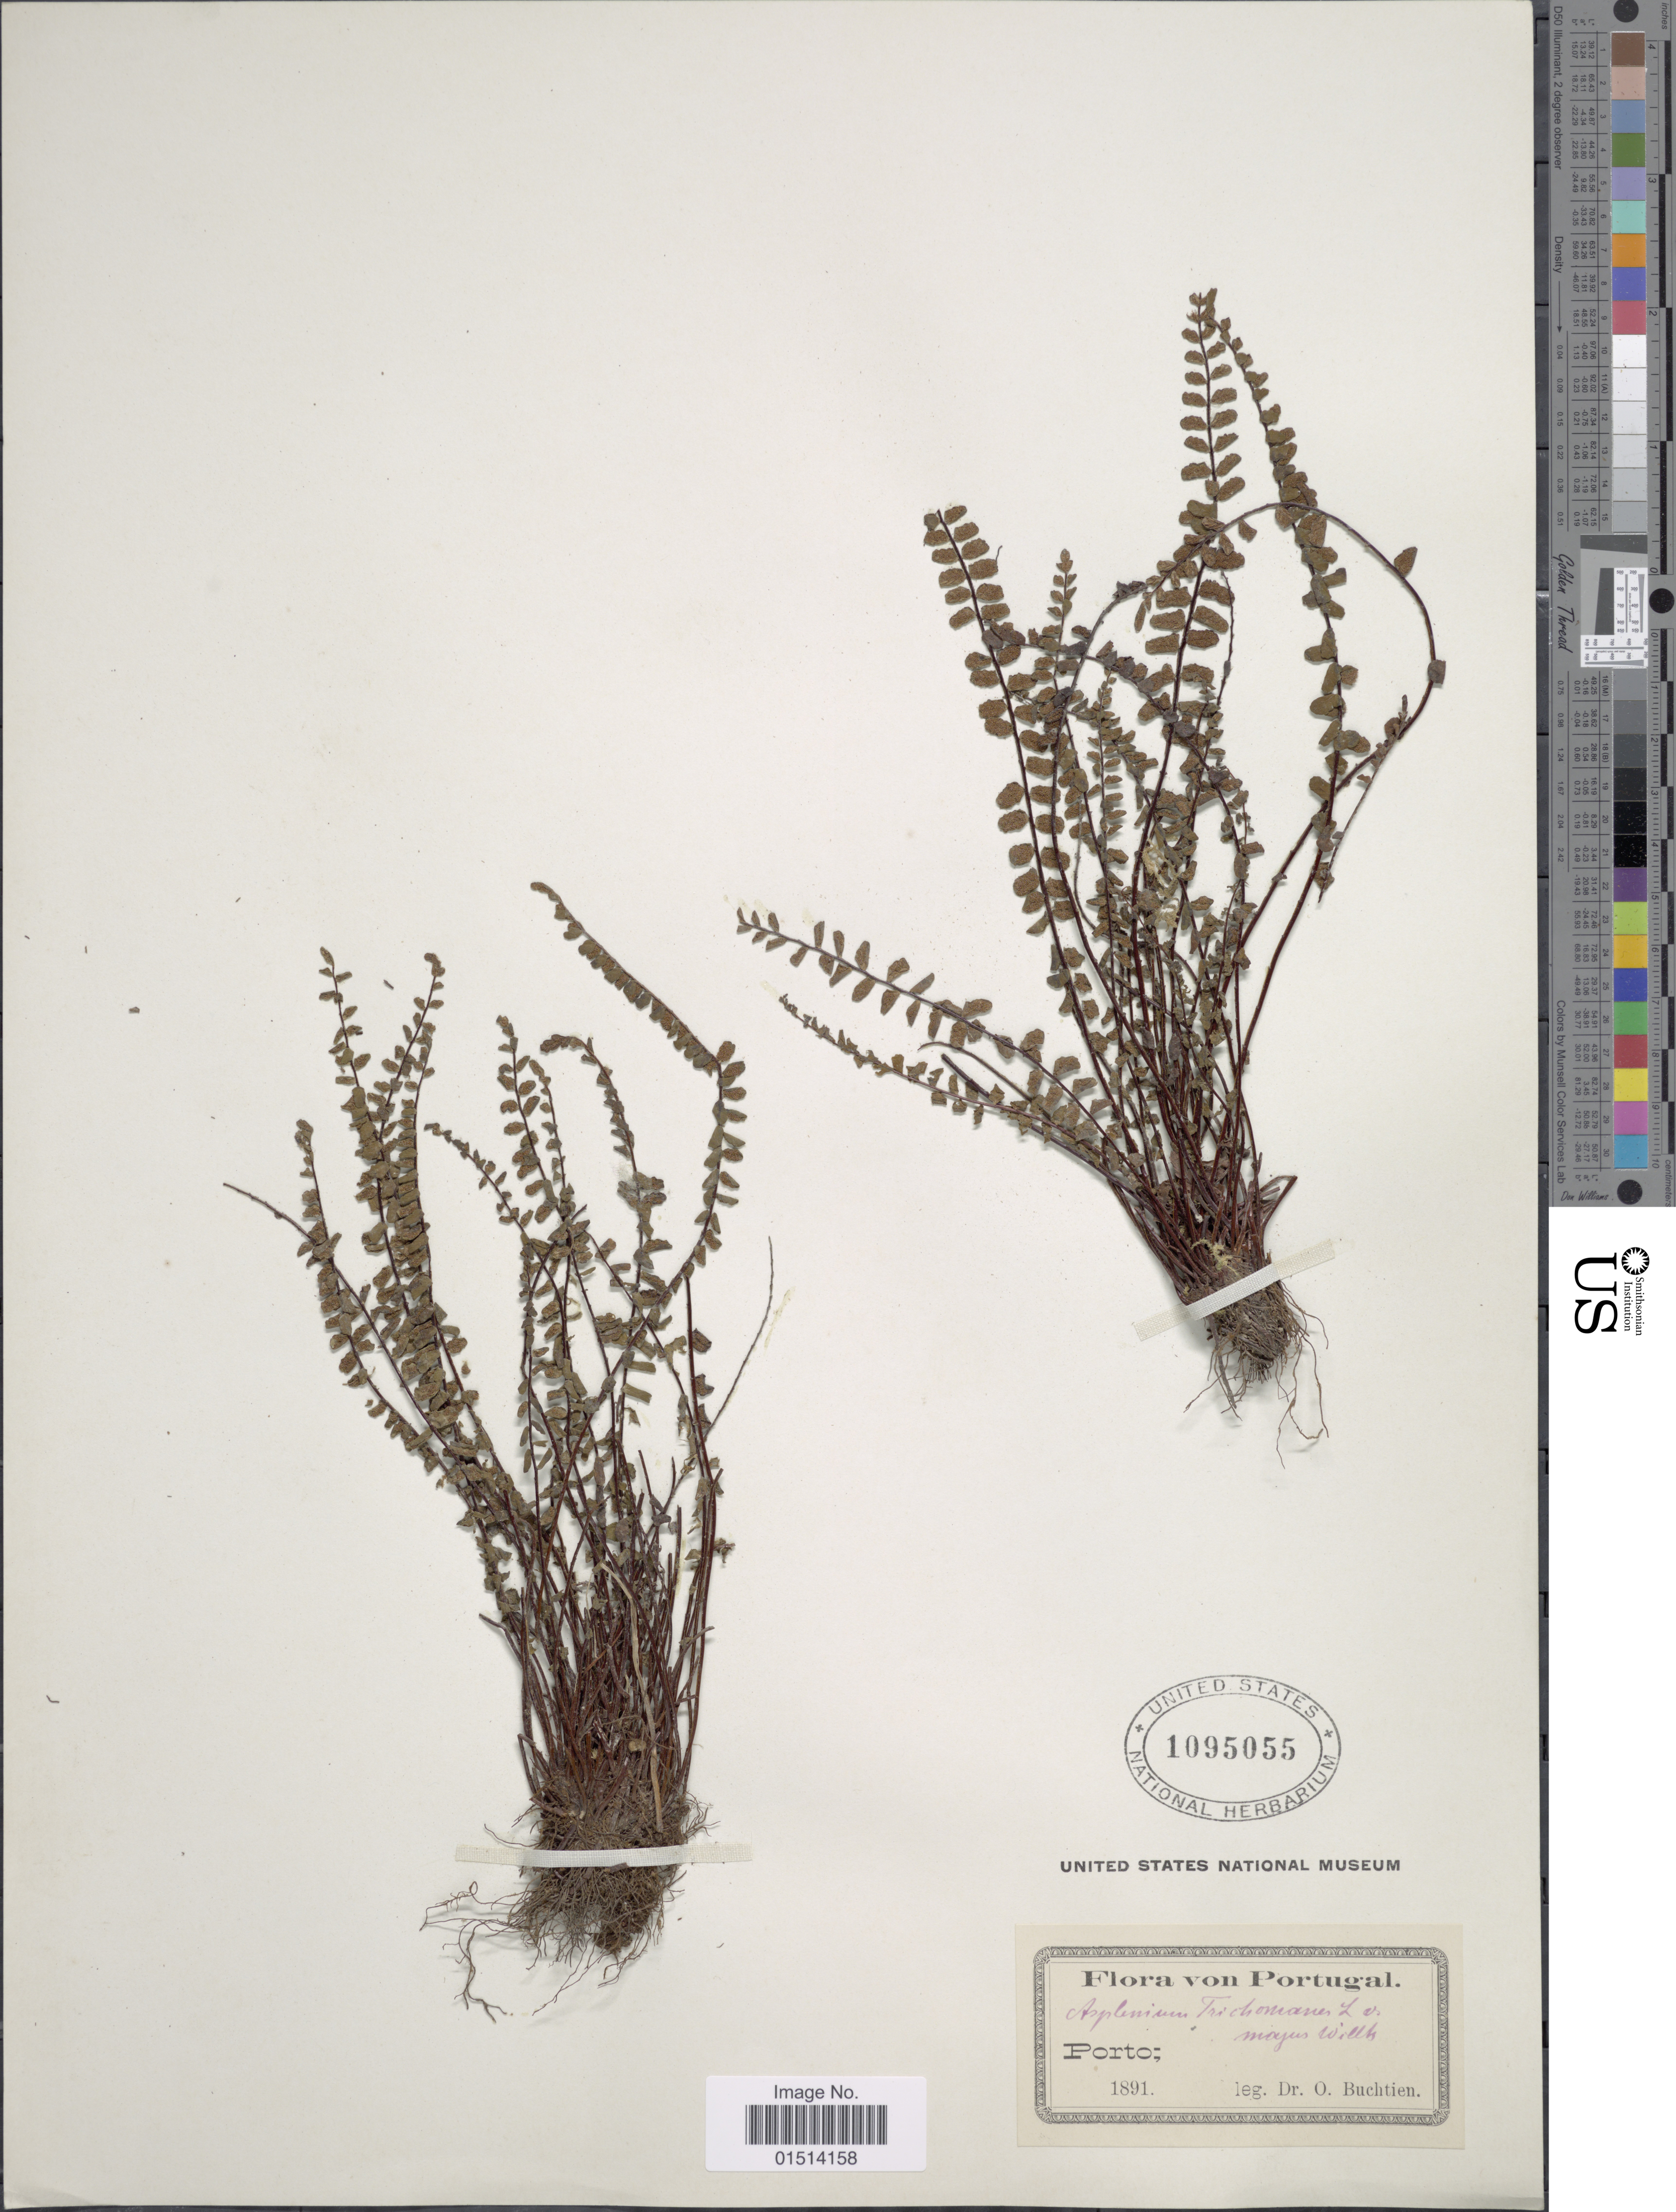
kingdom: Plantae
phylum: Tracheophyta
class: Polypodiopsida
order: Polypodiales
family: Aspleniaceae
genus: Asplenium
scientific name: Asplenium trichomanes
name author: L.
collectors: O. Buchtien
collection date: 1891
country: Portugal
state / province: Porto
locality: Porto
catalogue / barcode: US 1095055